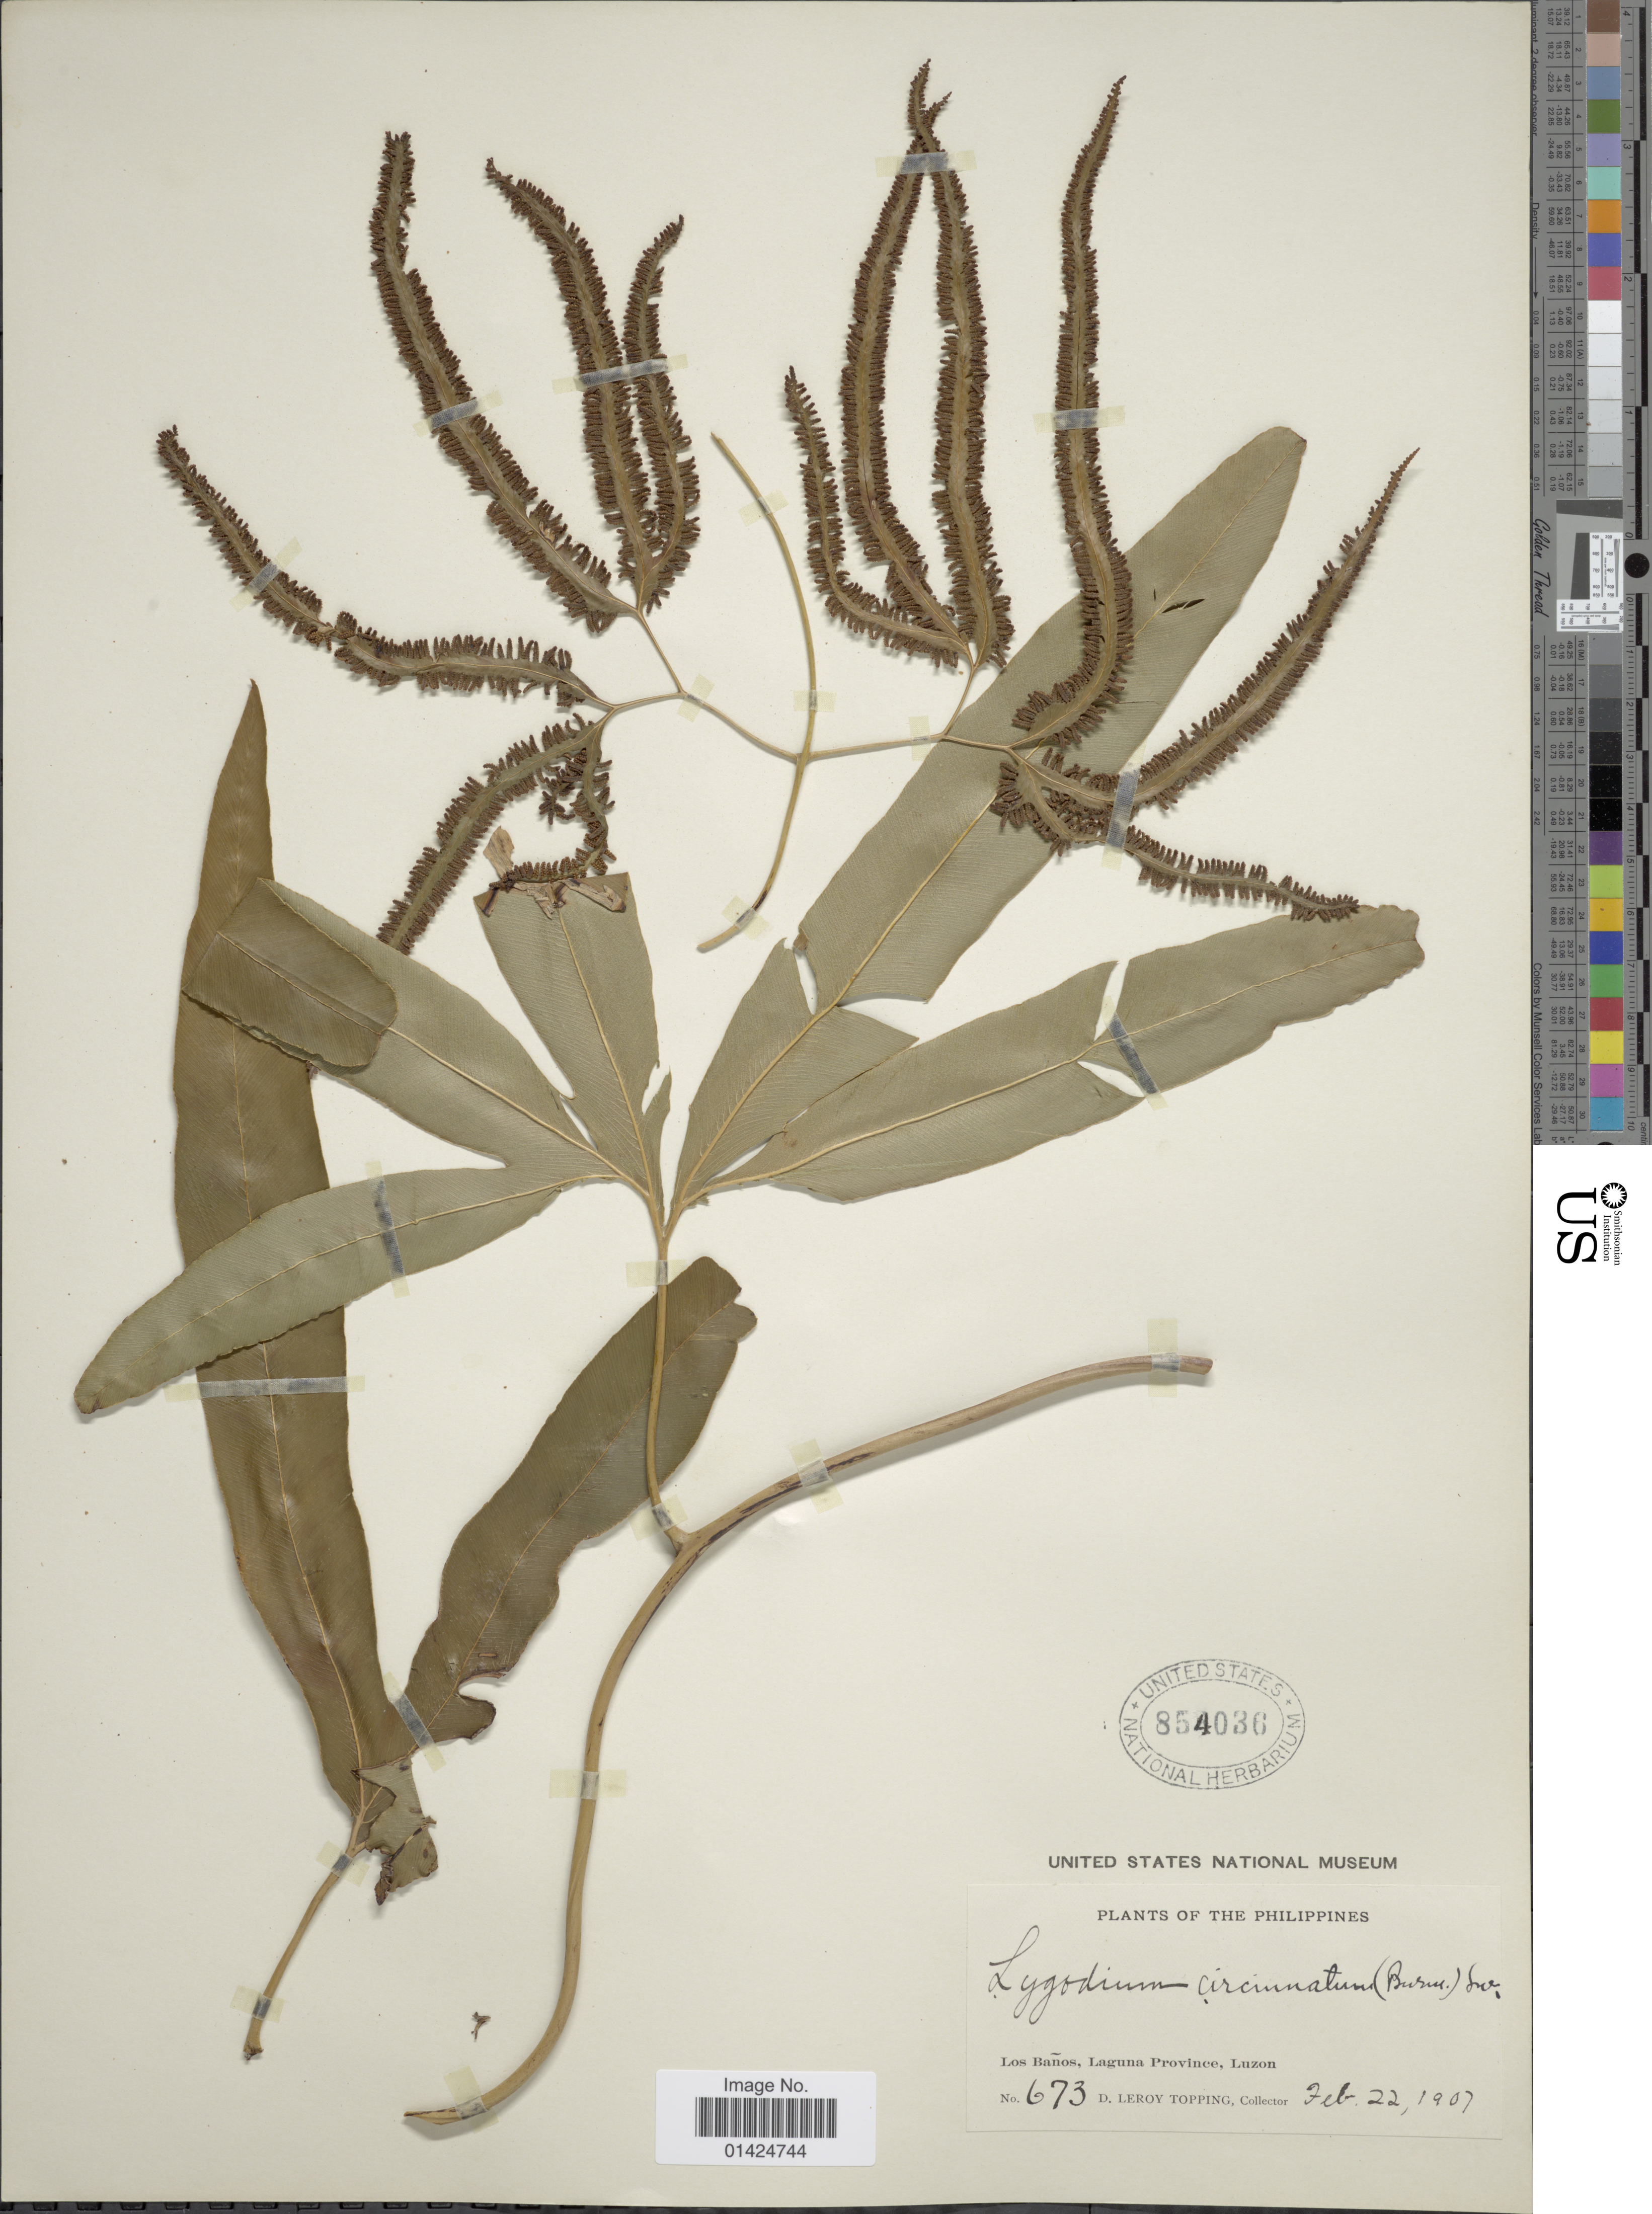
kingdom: Plantae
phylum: Tracheophyta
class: Polypodiopsida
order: Schizaeales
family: Lygodiaceae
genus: Lygodium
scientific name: Lygodium circinnatum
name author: (Burm. f.) Sw.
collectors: D. L. Topping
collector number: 673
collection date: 1907-02-22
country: Philippines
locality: Los Baños, Laguna Province,Luzon.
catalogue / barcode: US 854036